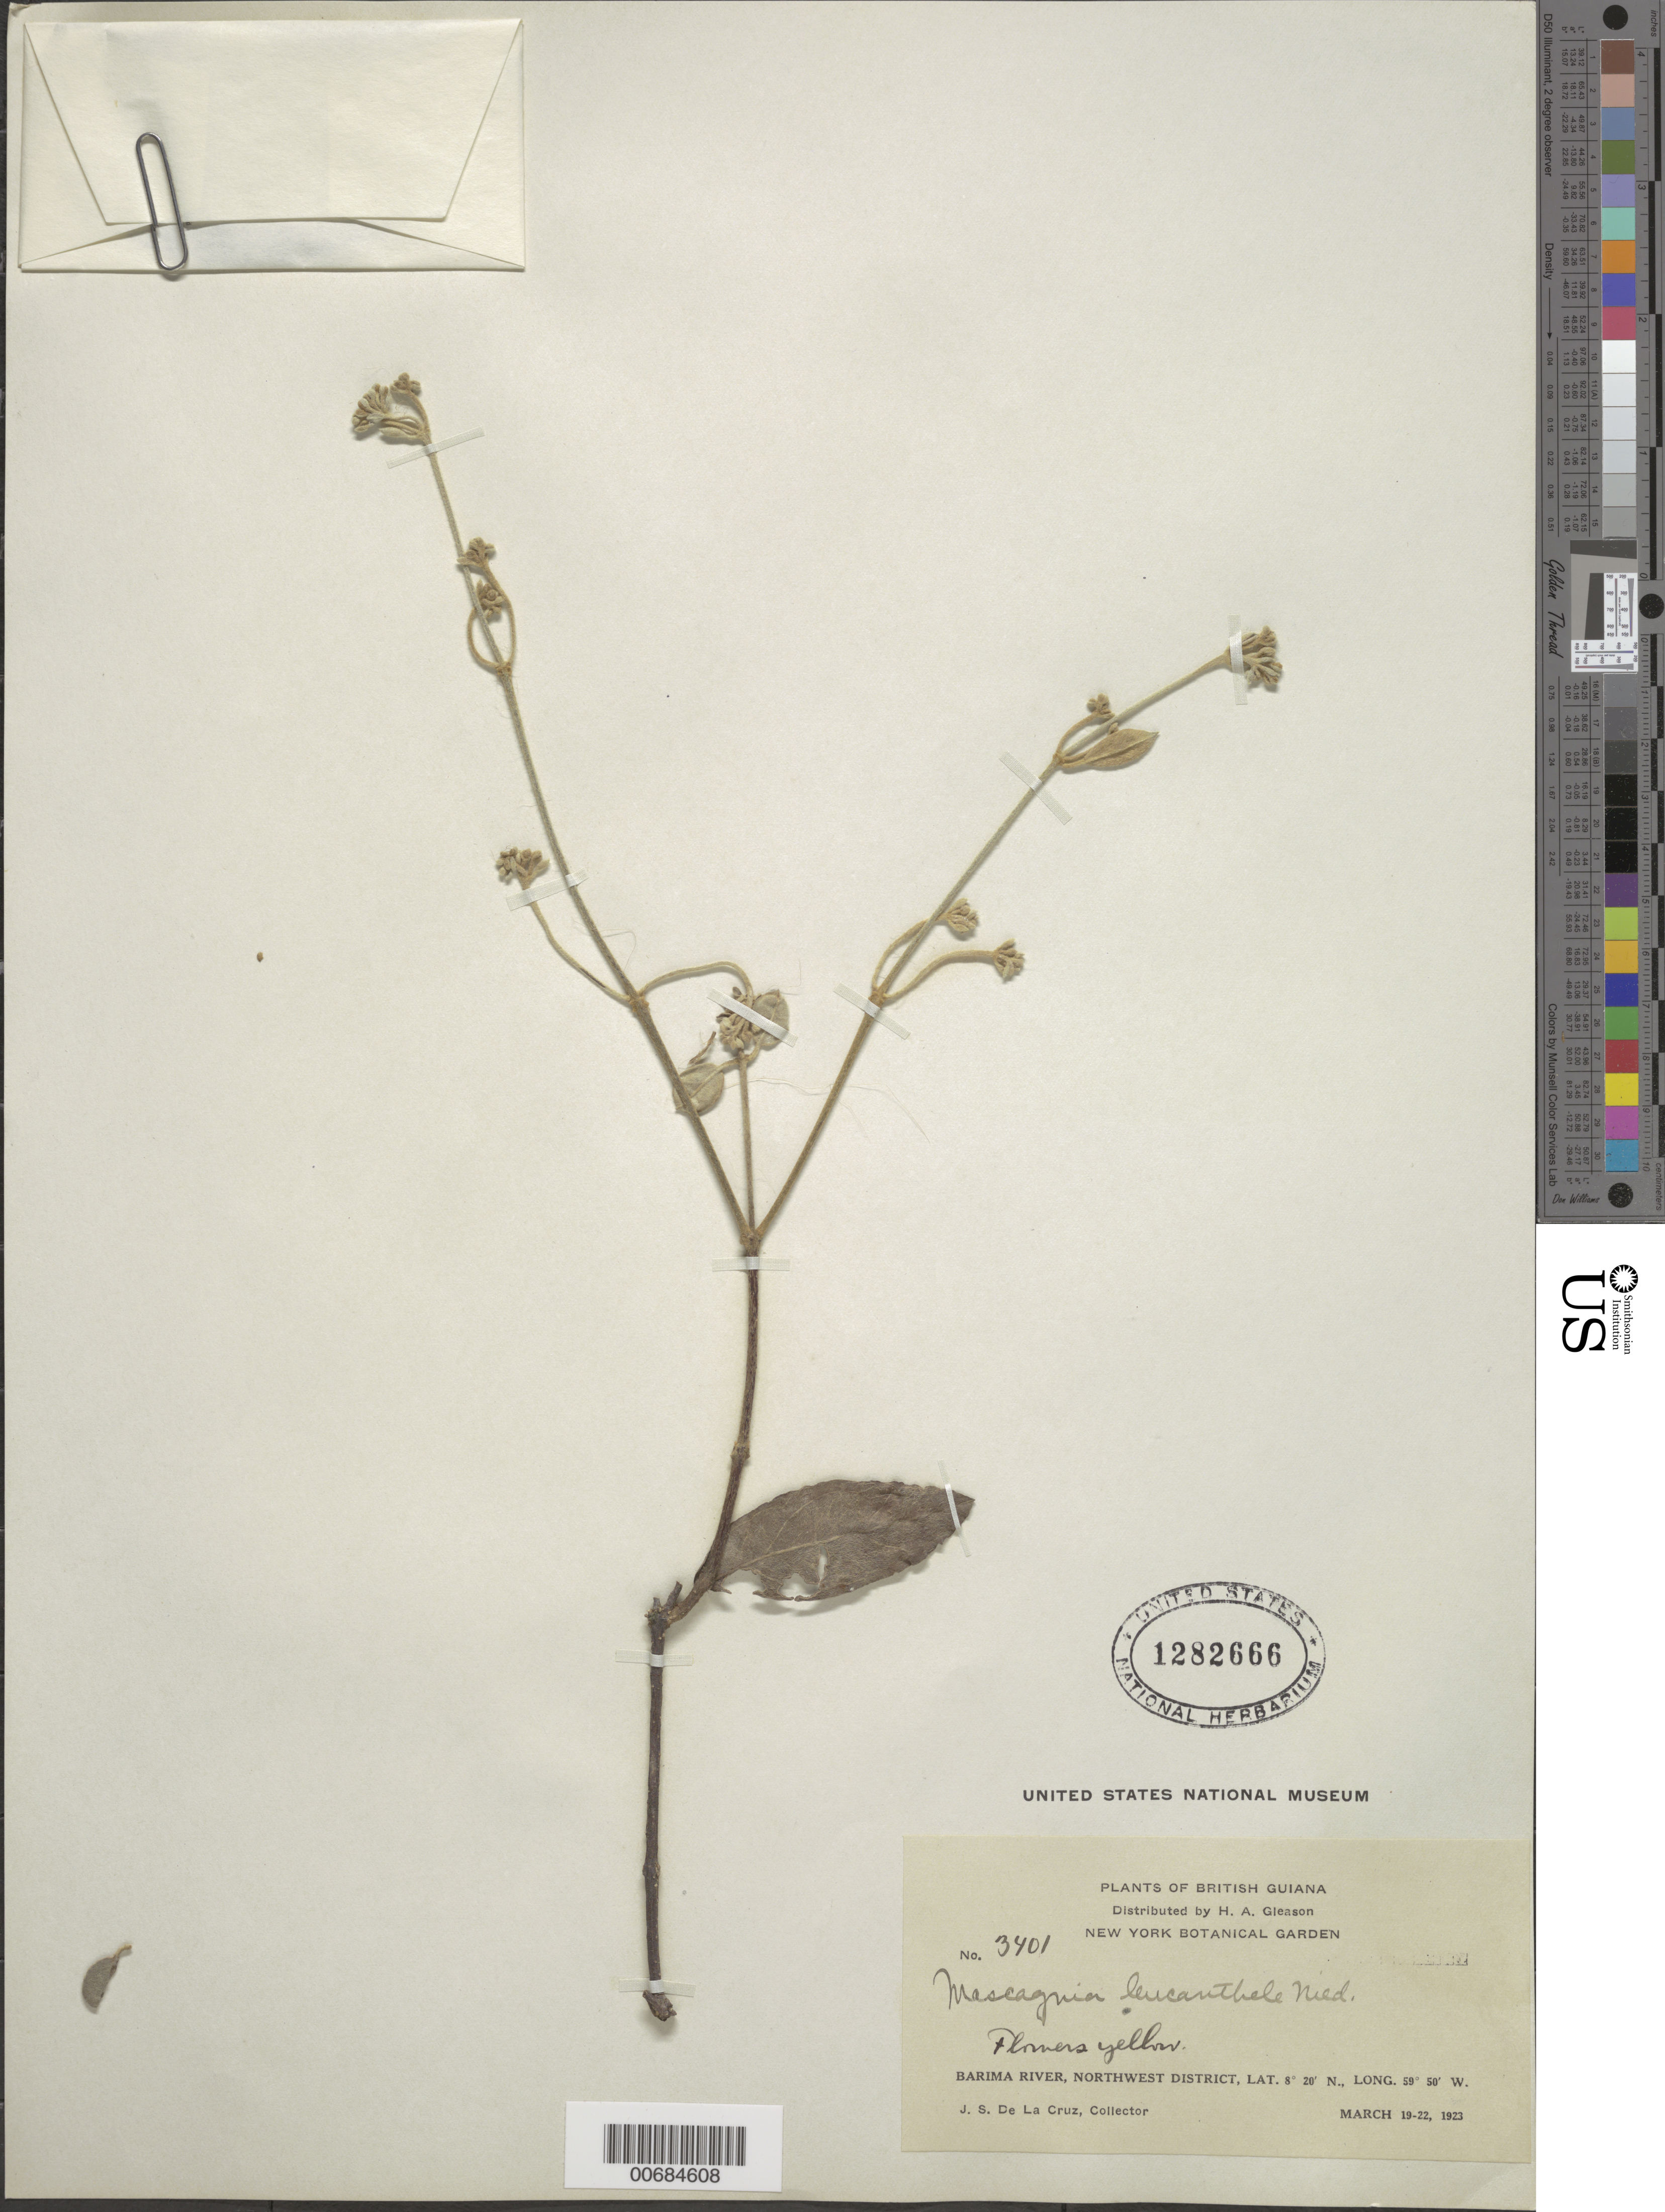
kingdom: Plantae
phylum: Tracheophyta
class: Magnoliopsida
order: Malpighiales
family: Malpighiaceae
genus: Mascagnia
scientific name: Mascagnia leucanthele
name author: Griseb.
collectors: J. S. de la Cruz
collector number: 3401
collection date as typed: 19-Mar-23 to 22-Mar-23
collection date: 1923-03-19/1923-03-22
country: Guyana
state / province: Barima-Waini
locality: Barima R., NW District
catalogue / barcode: US 1282666